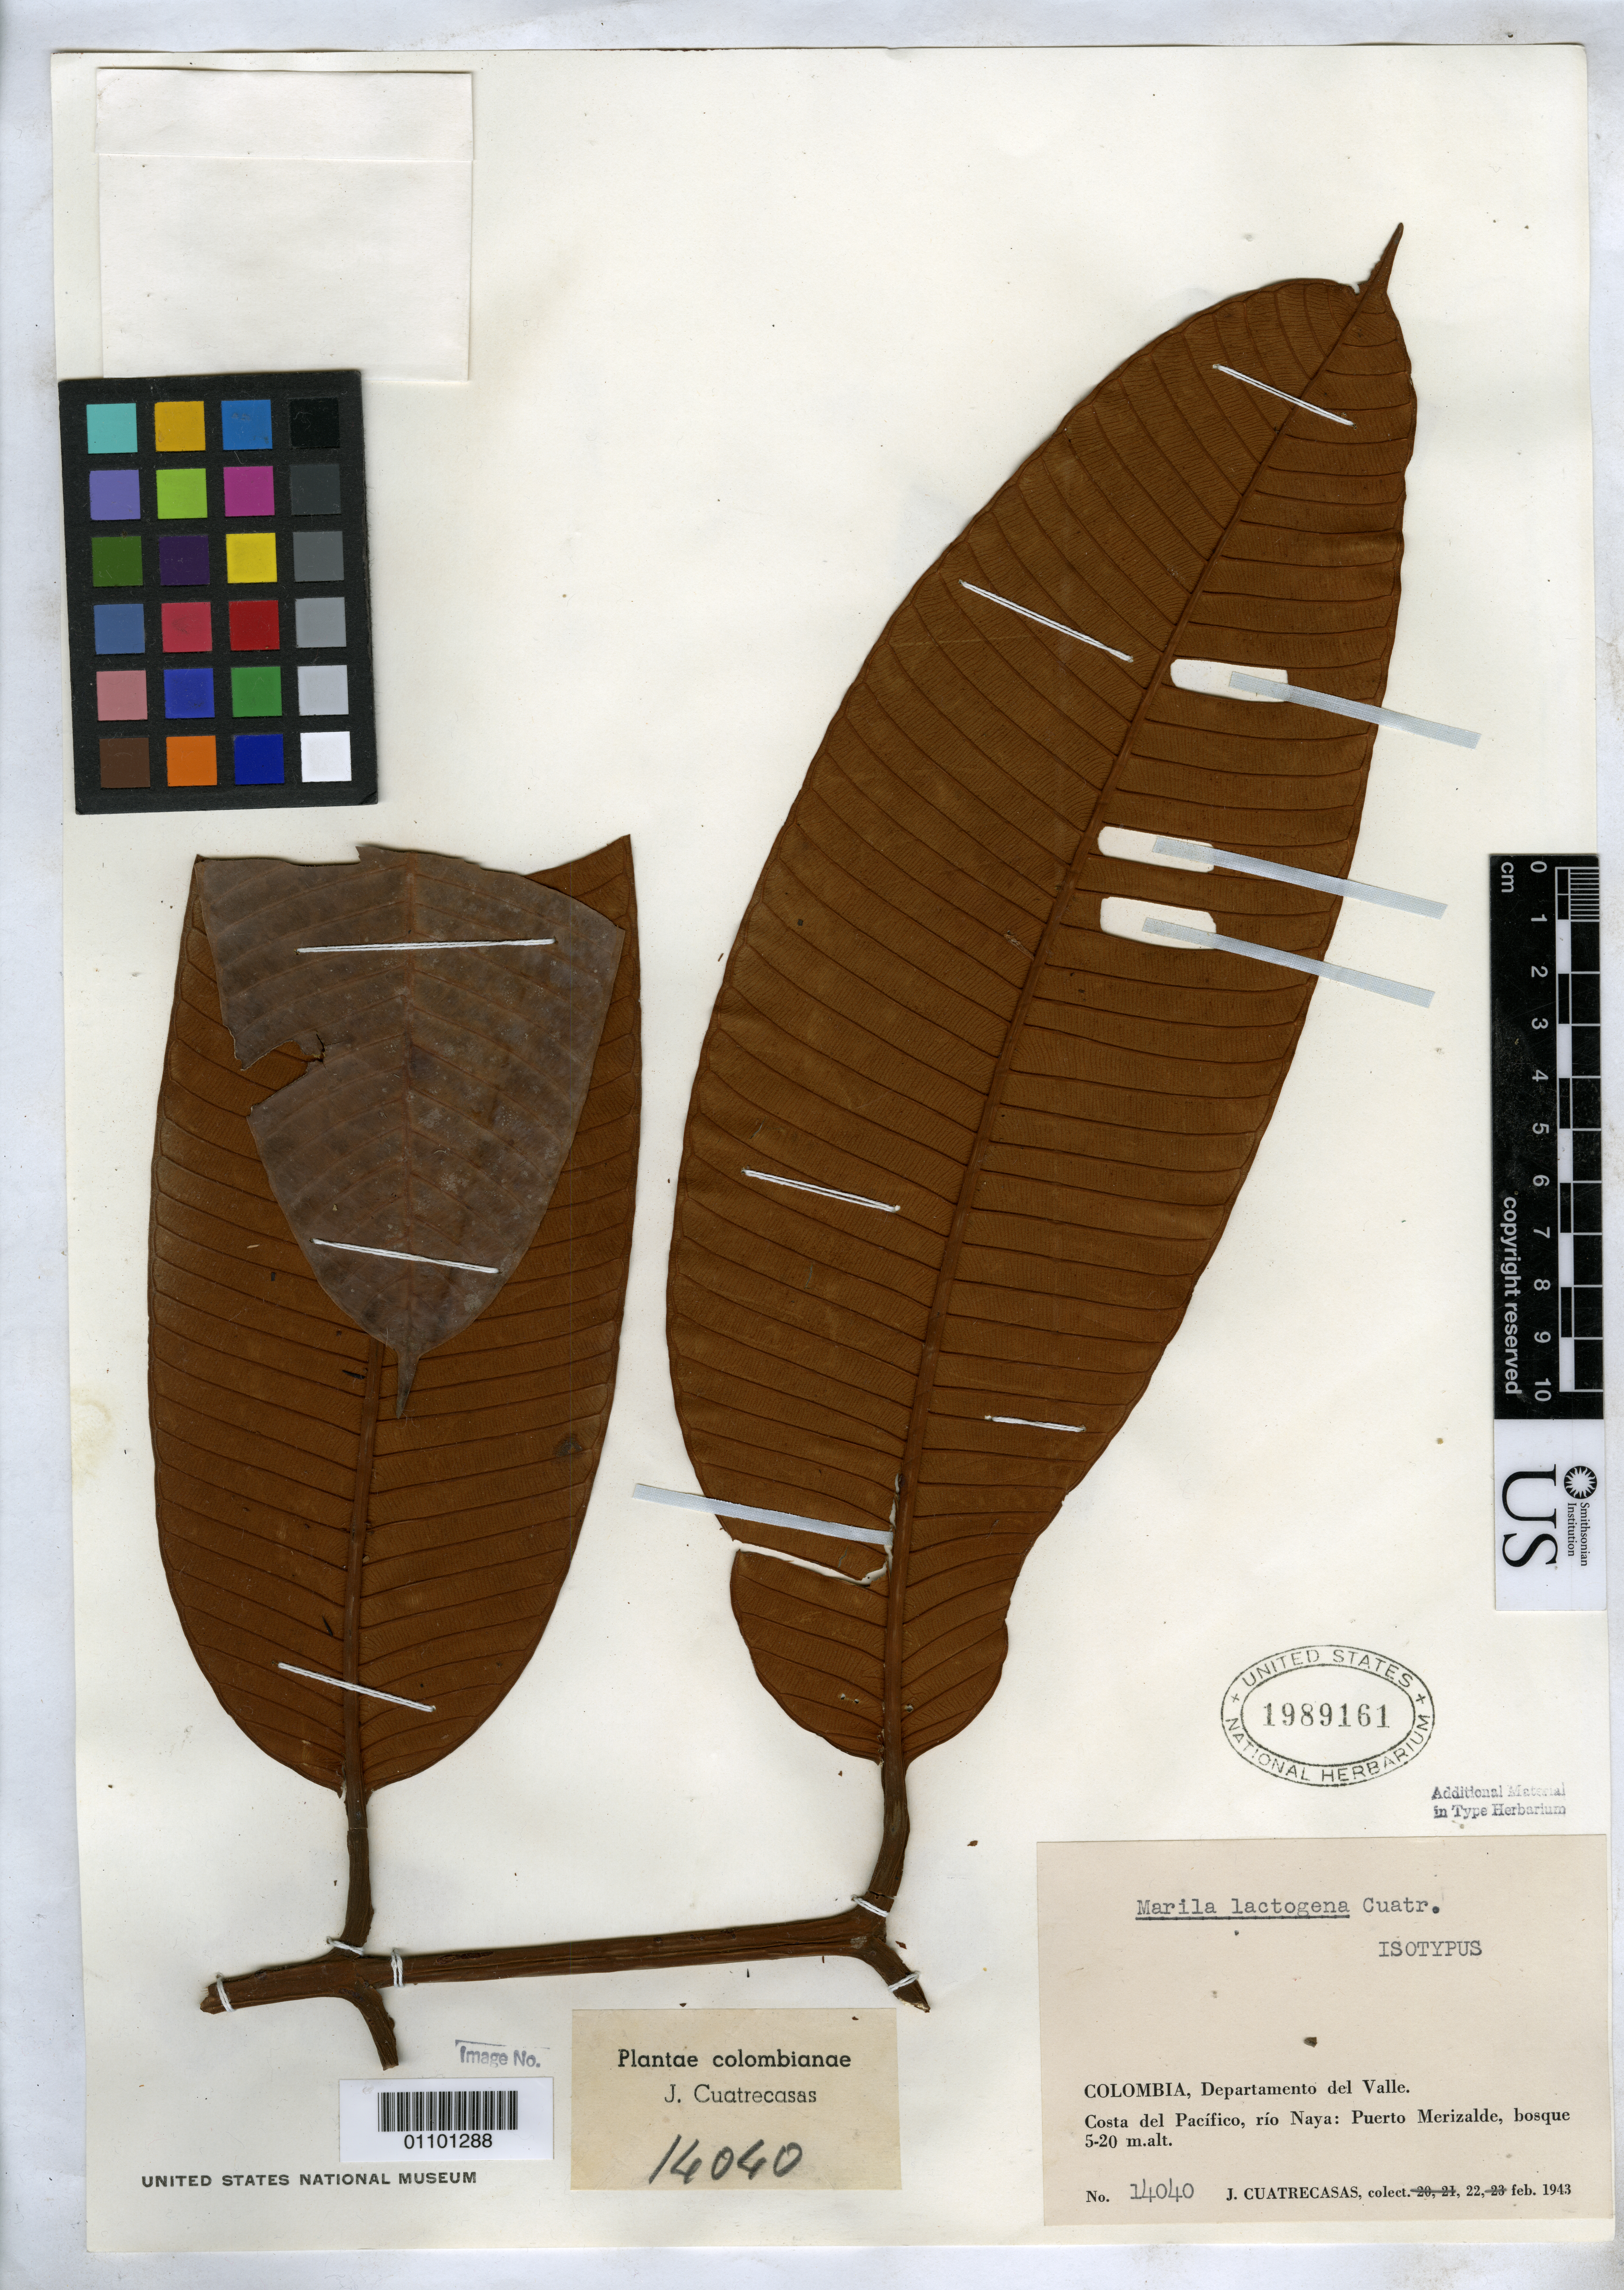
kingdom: Plantae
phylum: Tracheophyta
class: Magnoliopsida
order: Malpighiales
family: Calophyllaceae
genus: Marila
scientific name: Marila lactogena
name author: Cuatrec.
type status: Isotype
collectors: J. Cuatrecasas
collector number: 14040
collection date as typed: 22 Feb 1943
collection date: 1943-02-22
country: Colombia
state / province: Valle del Cauca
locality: Rio Naya, Puerto Merizalde.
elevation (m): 5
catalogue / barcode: US 1989161